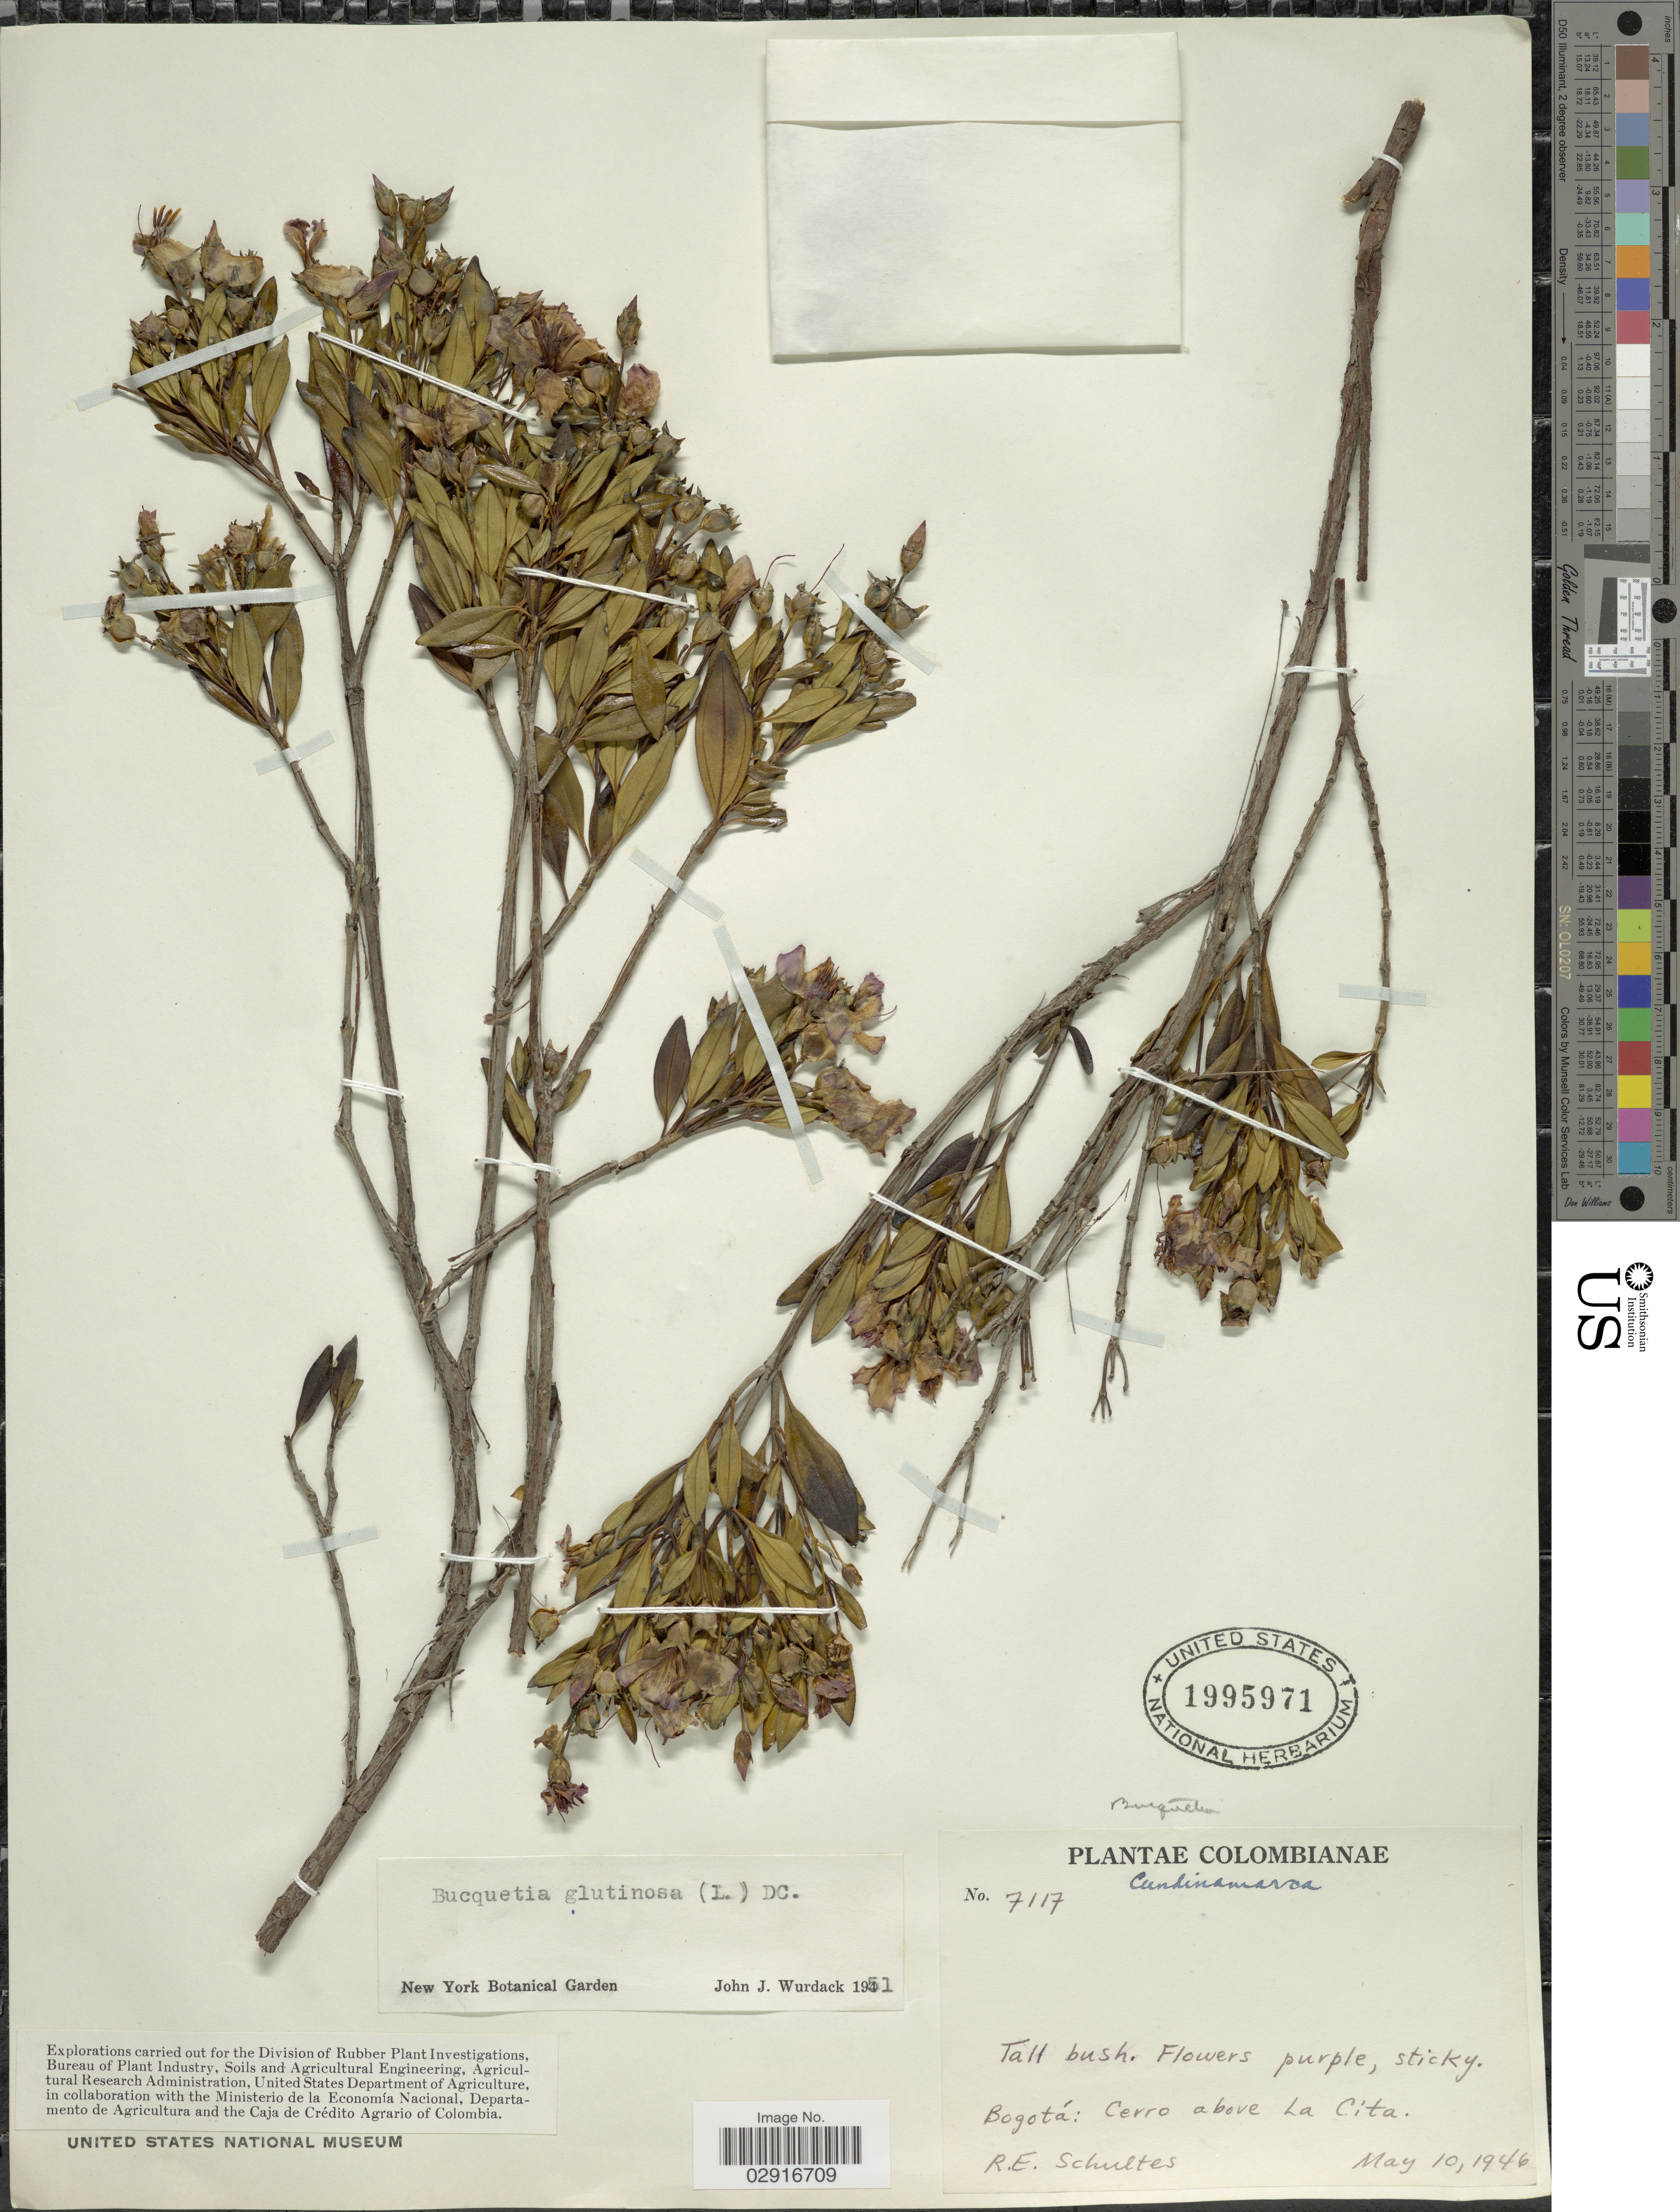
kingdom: Plantae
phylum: Tracheophyta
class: Magnoliopsida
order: Myrtales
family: Melastomataceae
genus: Bucquetia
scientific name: Bucquetia glutinosa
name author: DC.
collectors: R. E. Schultes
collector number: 7117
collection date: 1946-05-10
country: Colombia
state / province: Cundinamarca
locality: Bogotá: Cerro above La Cita.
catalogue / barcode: US 1995971